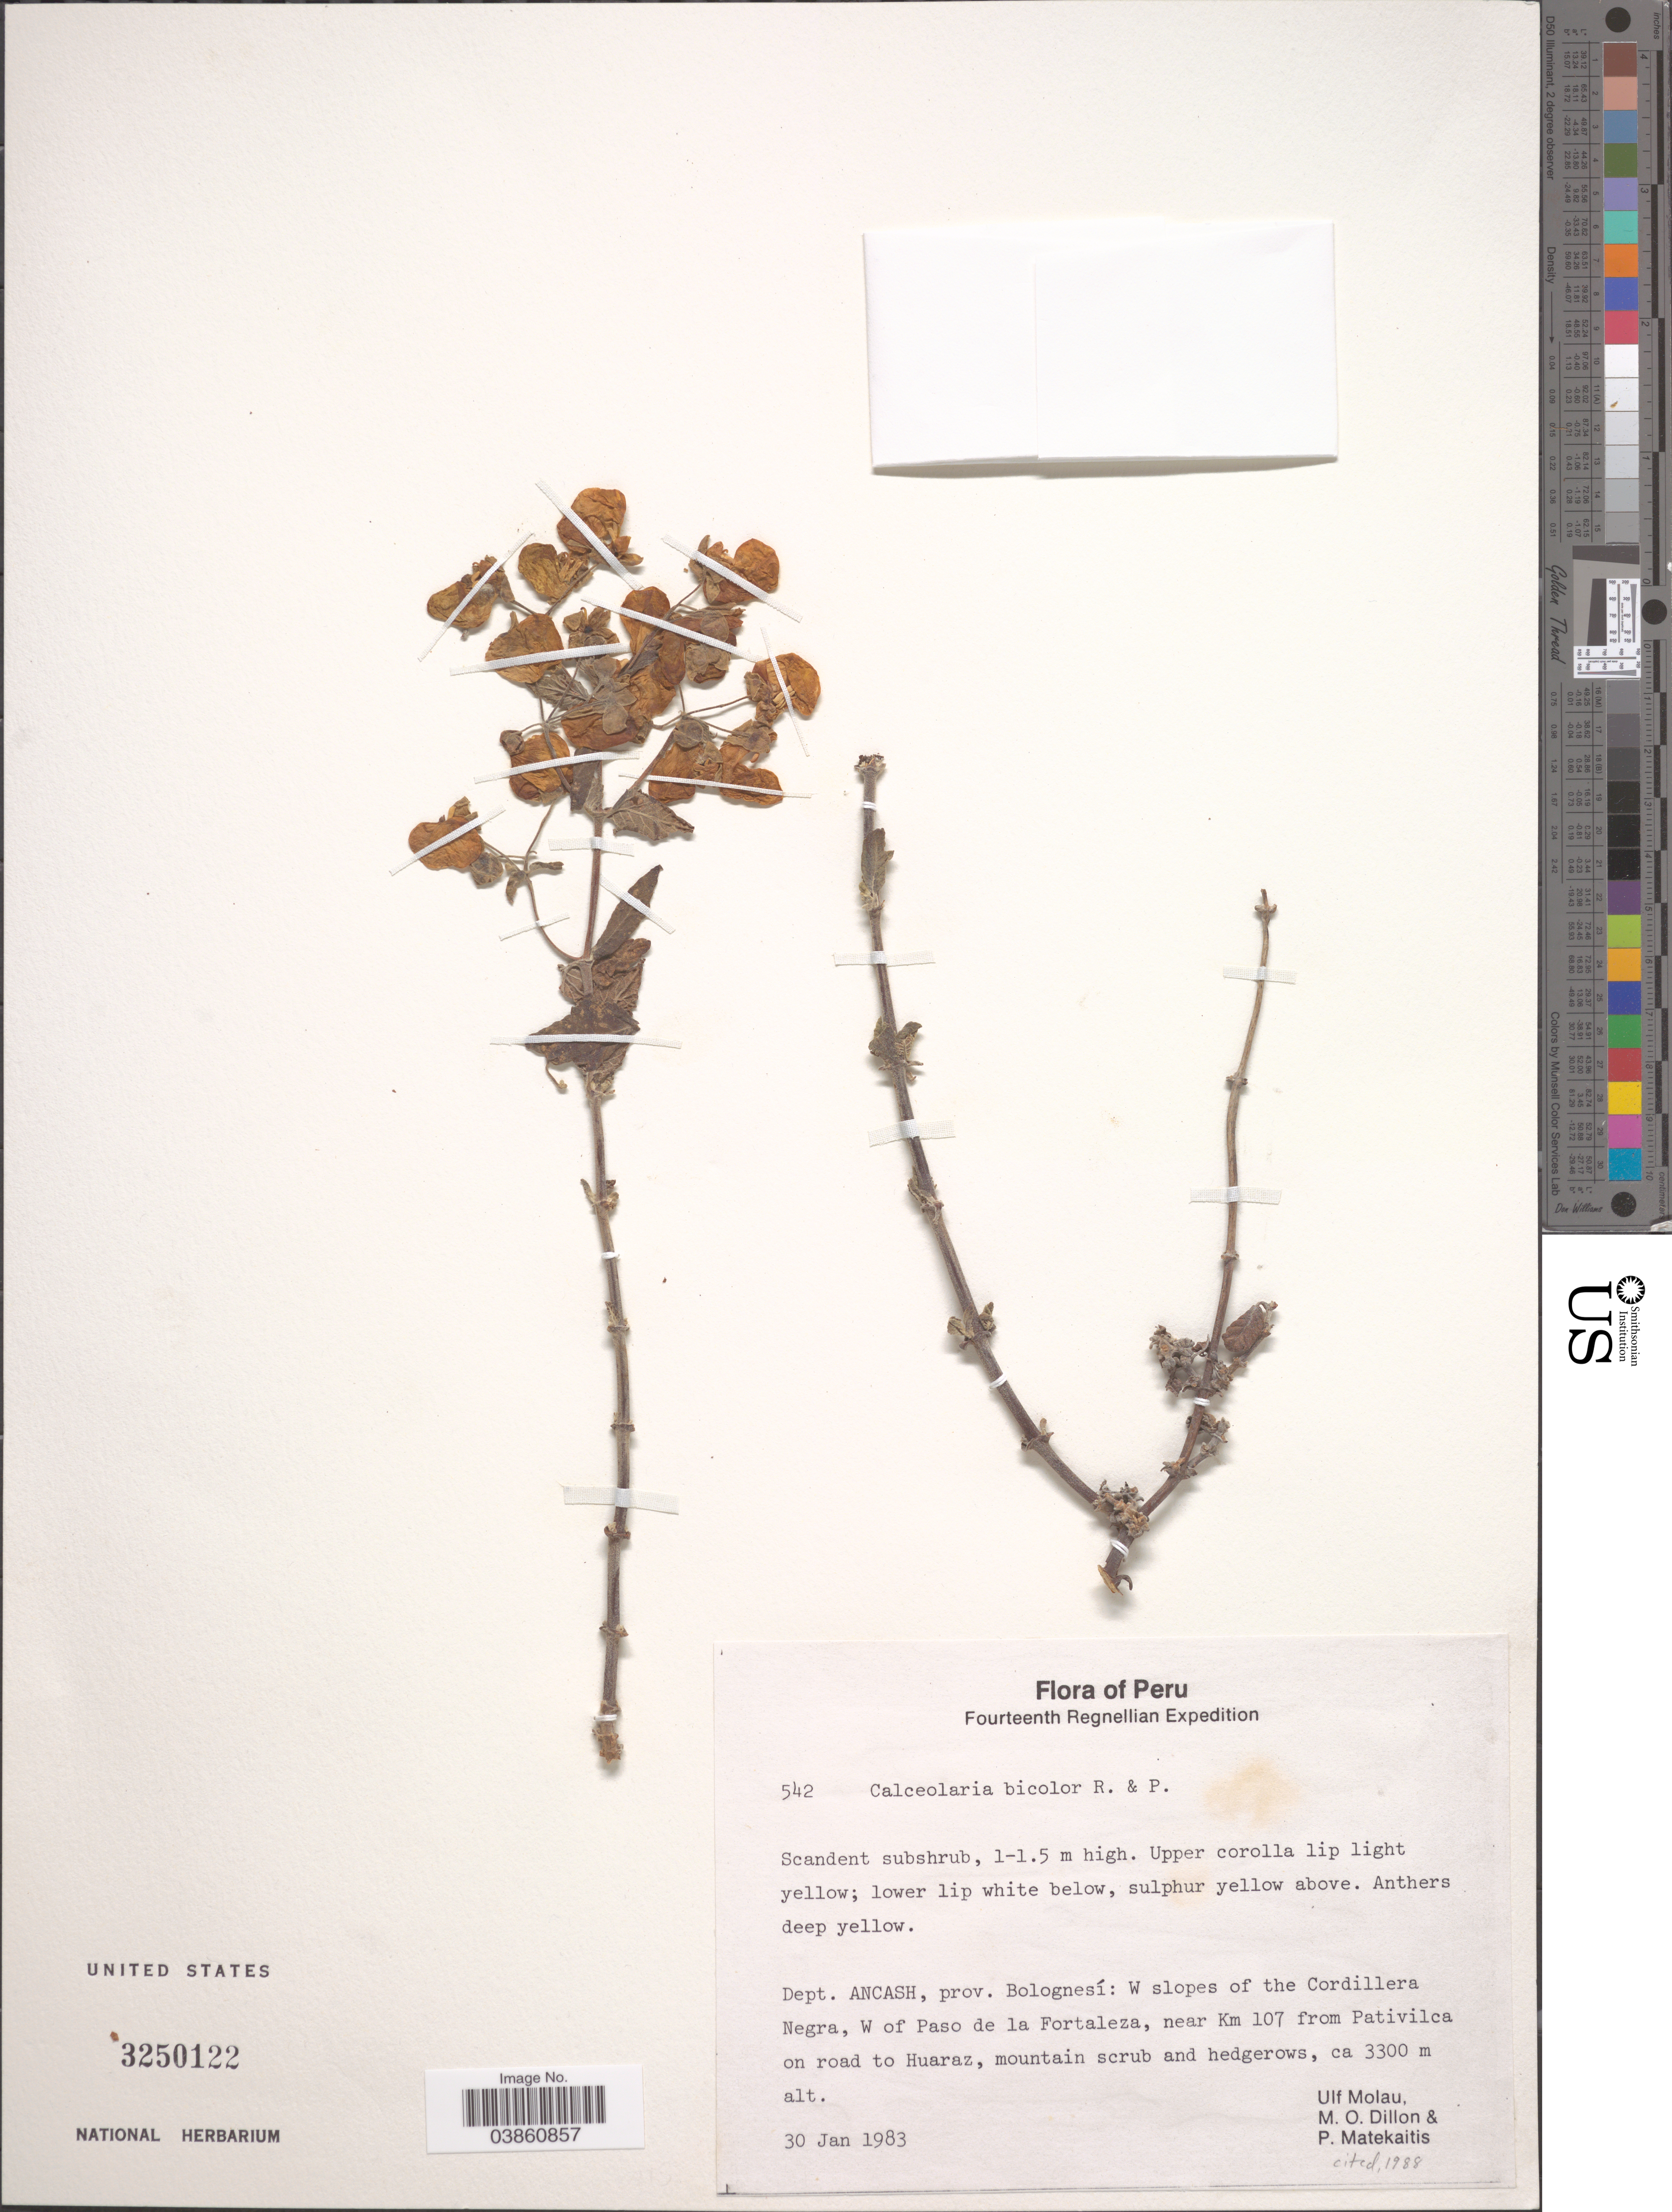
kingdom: Plantae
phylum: Tracheophyta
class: Magnoliopsida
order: Lamiales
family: Calceolariaceae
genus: Calceolaria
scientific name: Calceolaria bicolor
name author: Ruiz & Pav.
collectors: U. Molau, M. O. Dillon & P. Matekaitis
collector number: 542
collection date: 1983-01-30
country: Peru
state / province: Ancash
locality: Dept. Ancash, prov. Bolognesí: W slopes of the Cordillera Negra, W of Paso de la Fortaleza, near Km 107 from Pativilca on road to Huarez.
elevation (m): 3300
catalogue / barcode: US 3250122